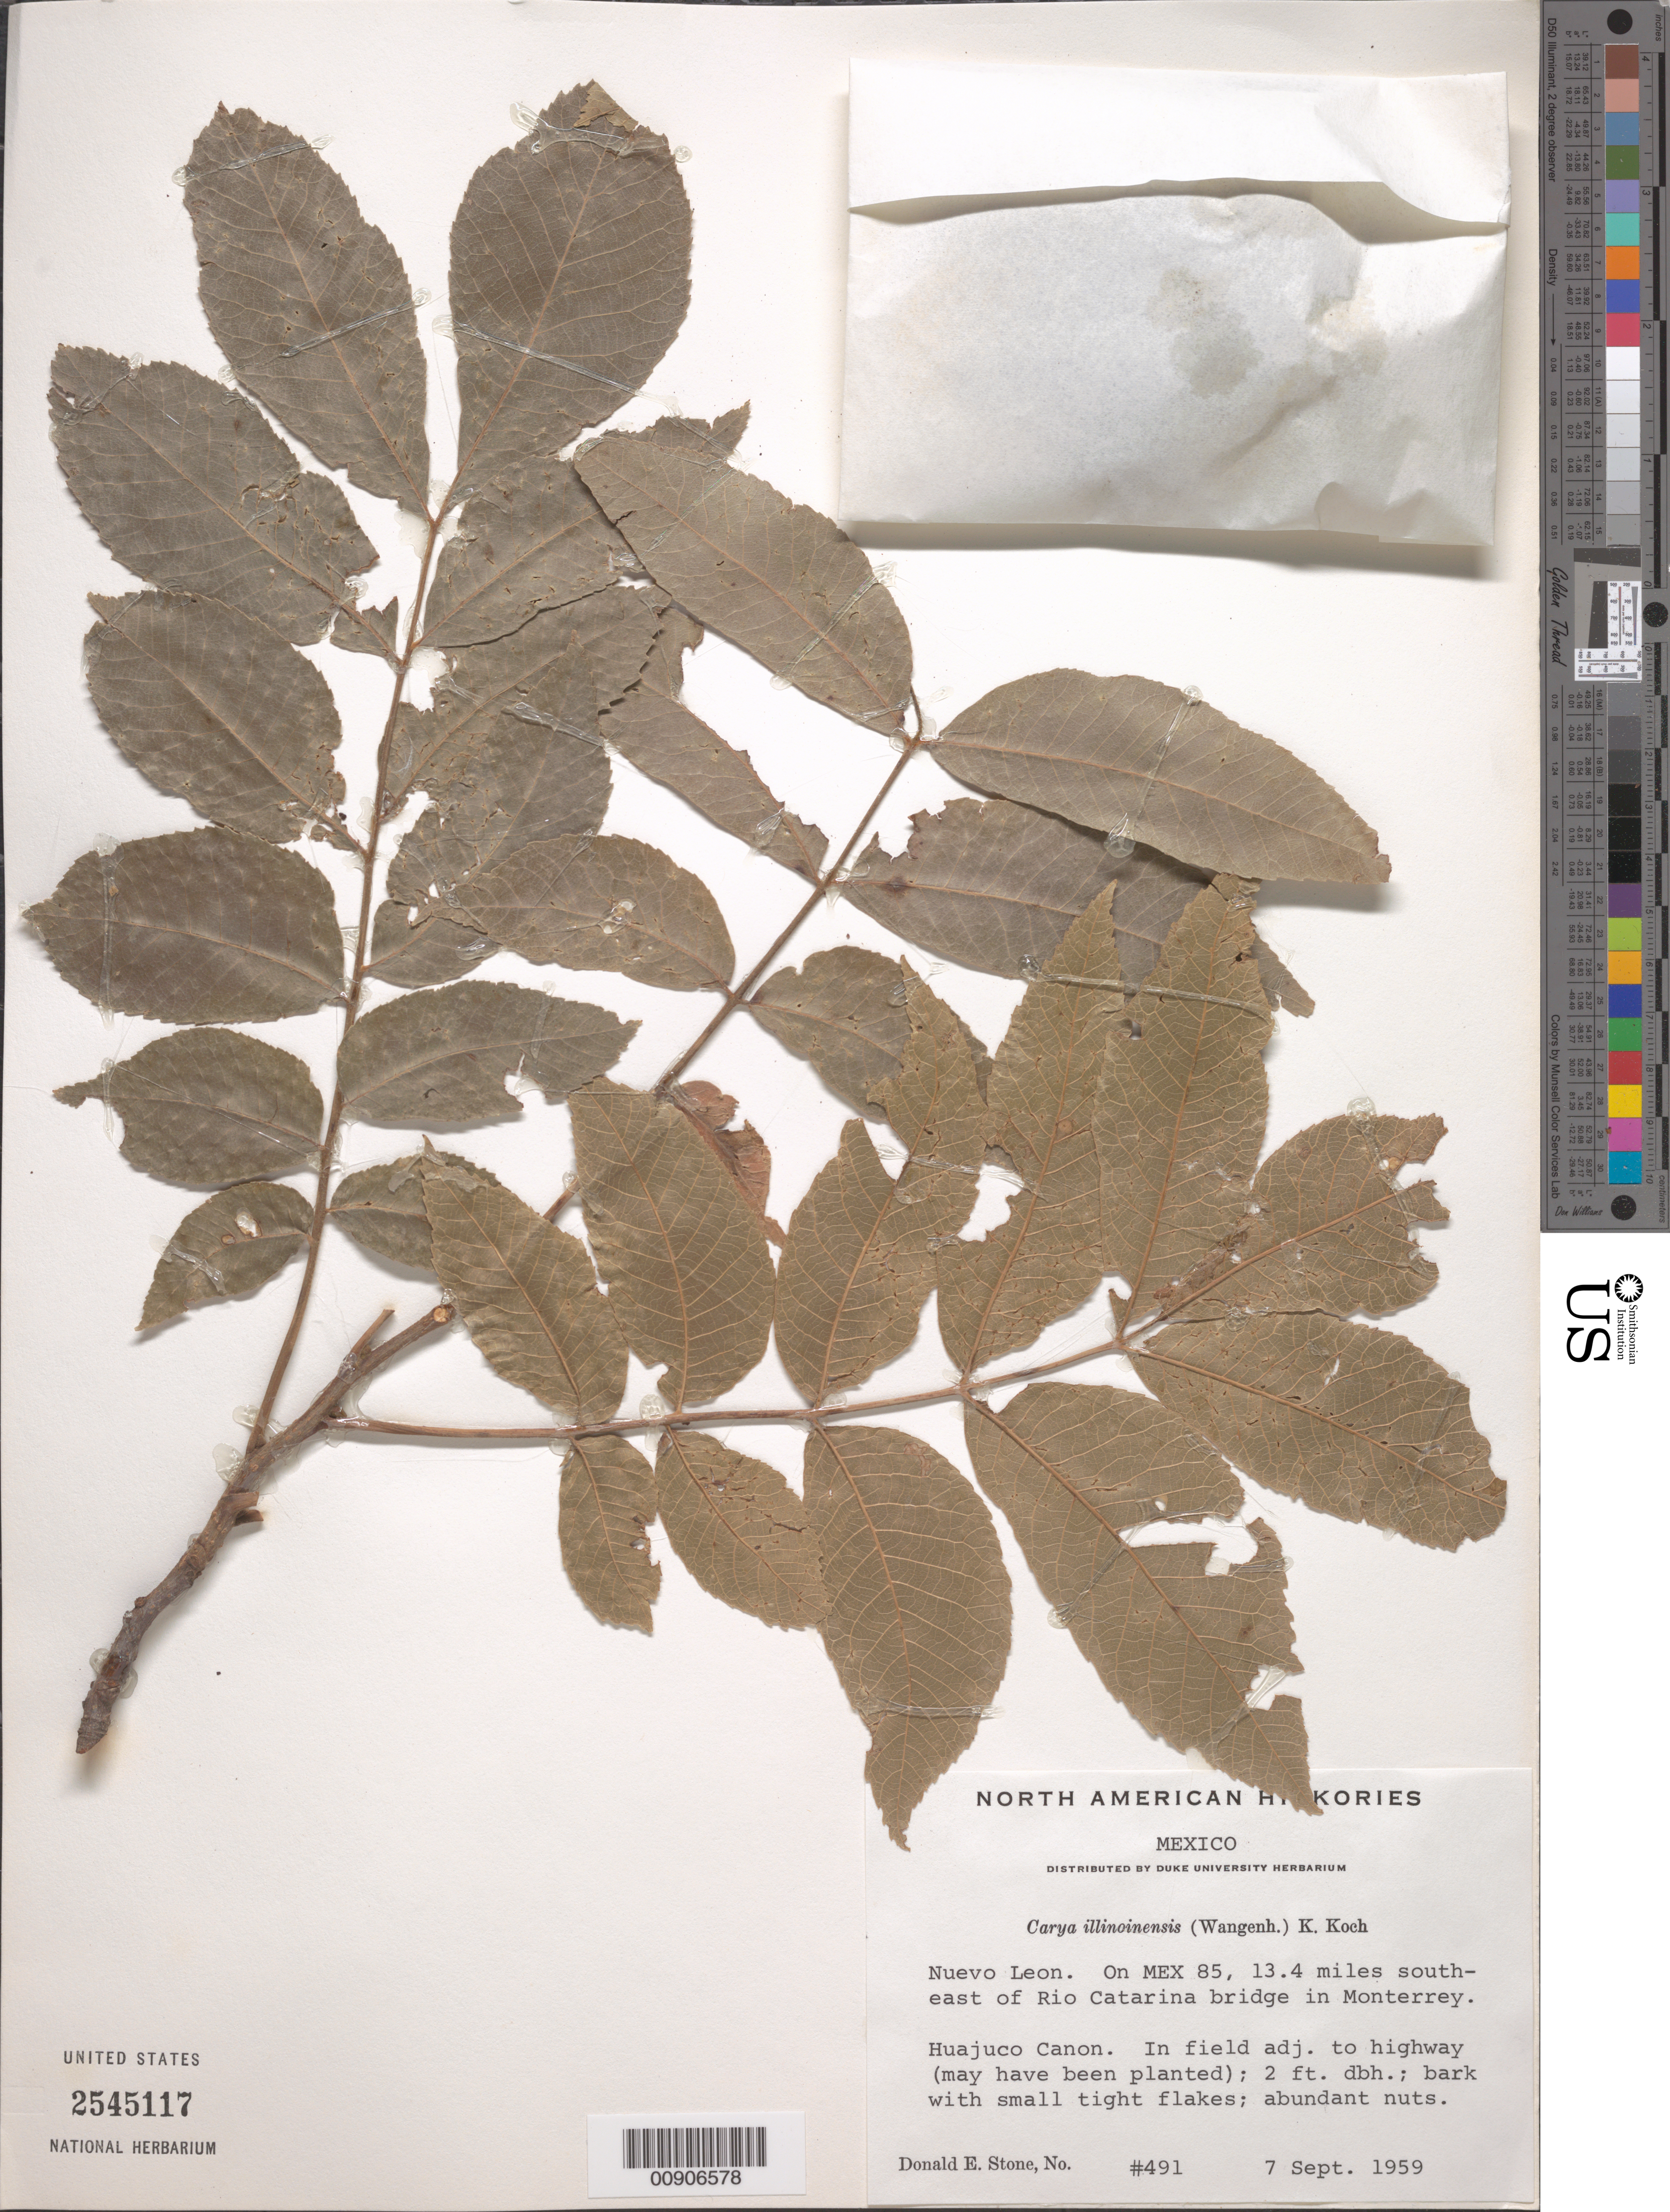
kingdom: Plantae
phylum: Tracheophyta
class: Magnoliopsida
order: Fagales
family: Juglandaceae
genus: Carya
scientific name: Carya illinoinensis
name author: (Wangenh.) K. Koch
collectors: D. E. Stone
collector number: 491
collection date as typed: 07 Sep 1959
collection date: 1959-09-07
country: Mexico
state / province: Nuevo León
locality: Nuevo León: On MEX 85, 13.4 miles southeast of Río Catarina bridge in Monterrey. Huajuco Canon.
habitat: In field adj. to highway (may have been planted).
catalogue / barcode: US 2545117